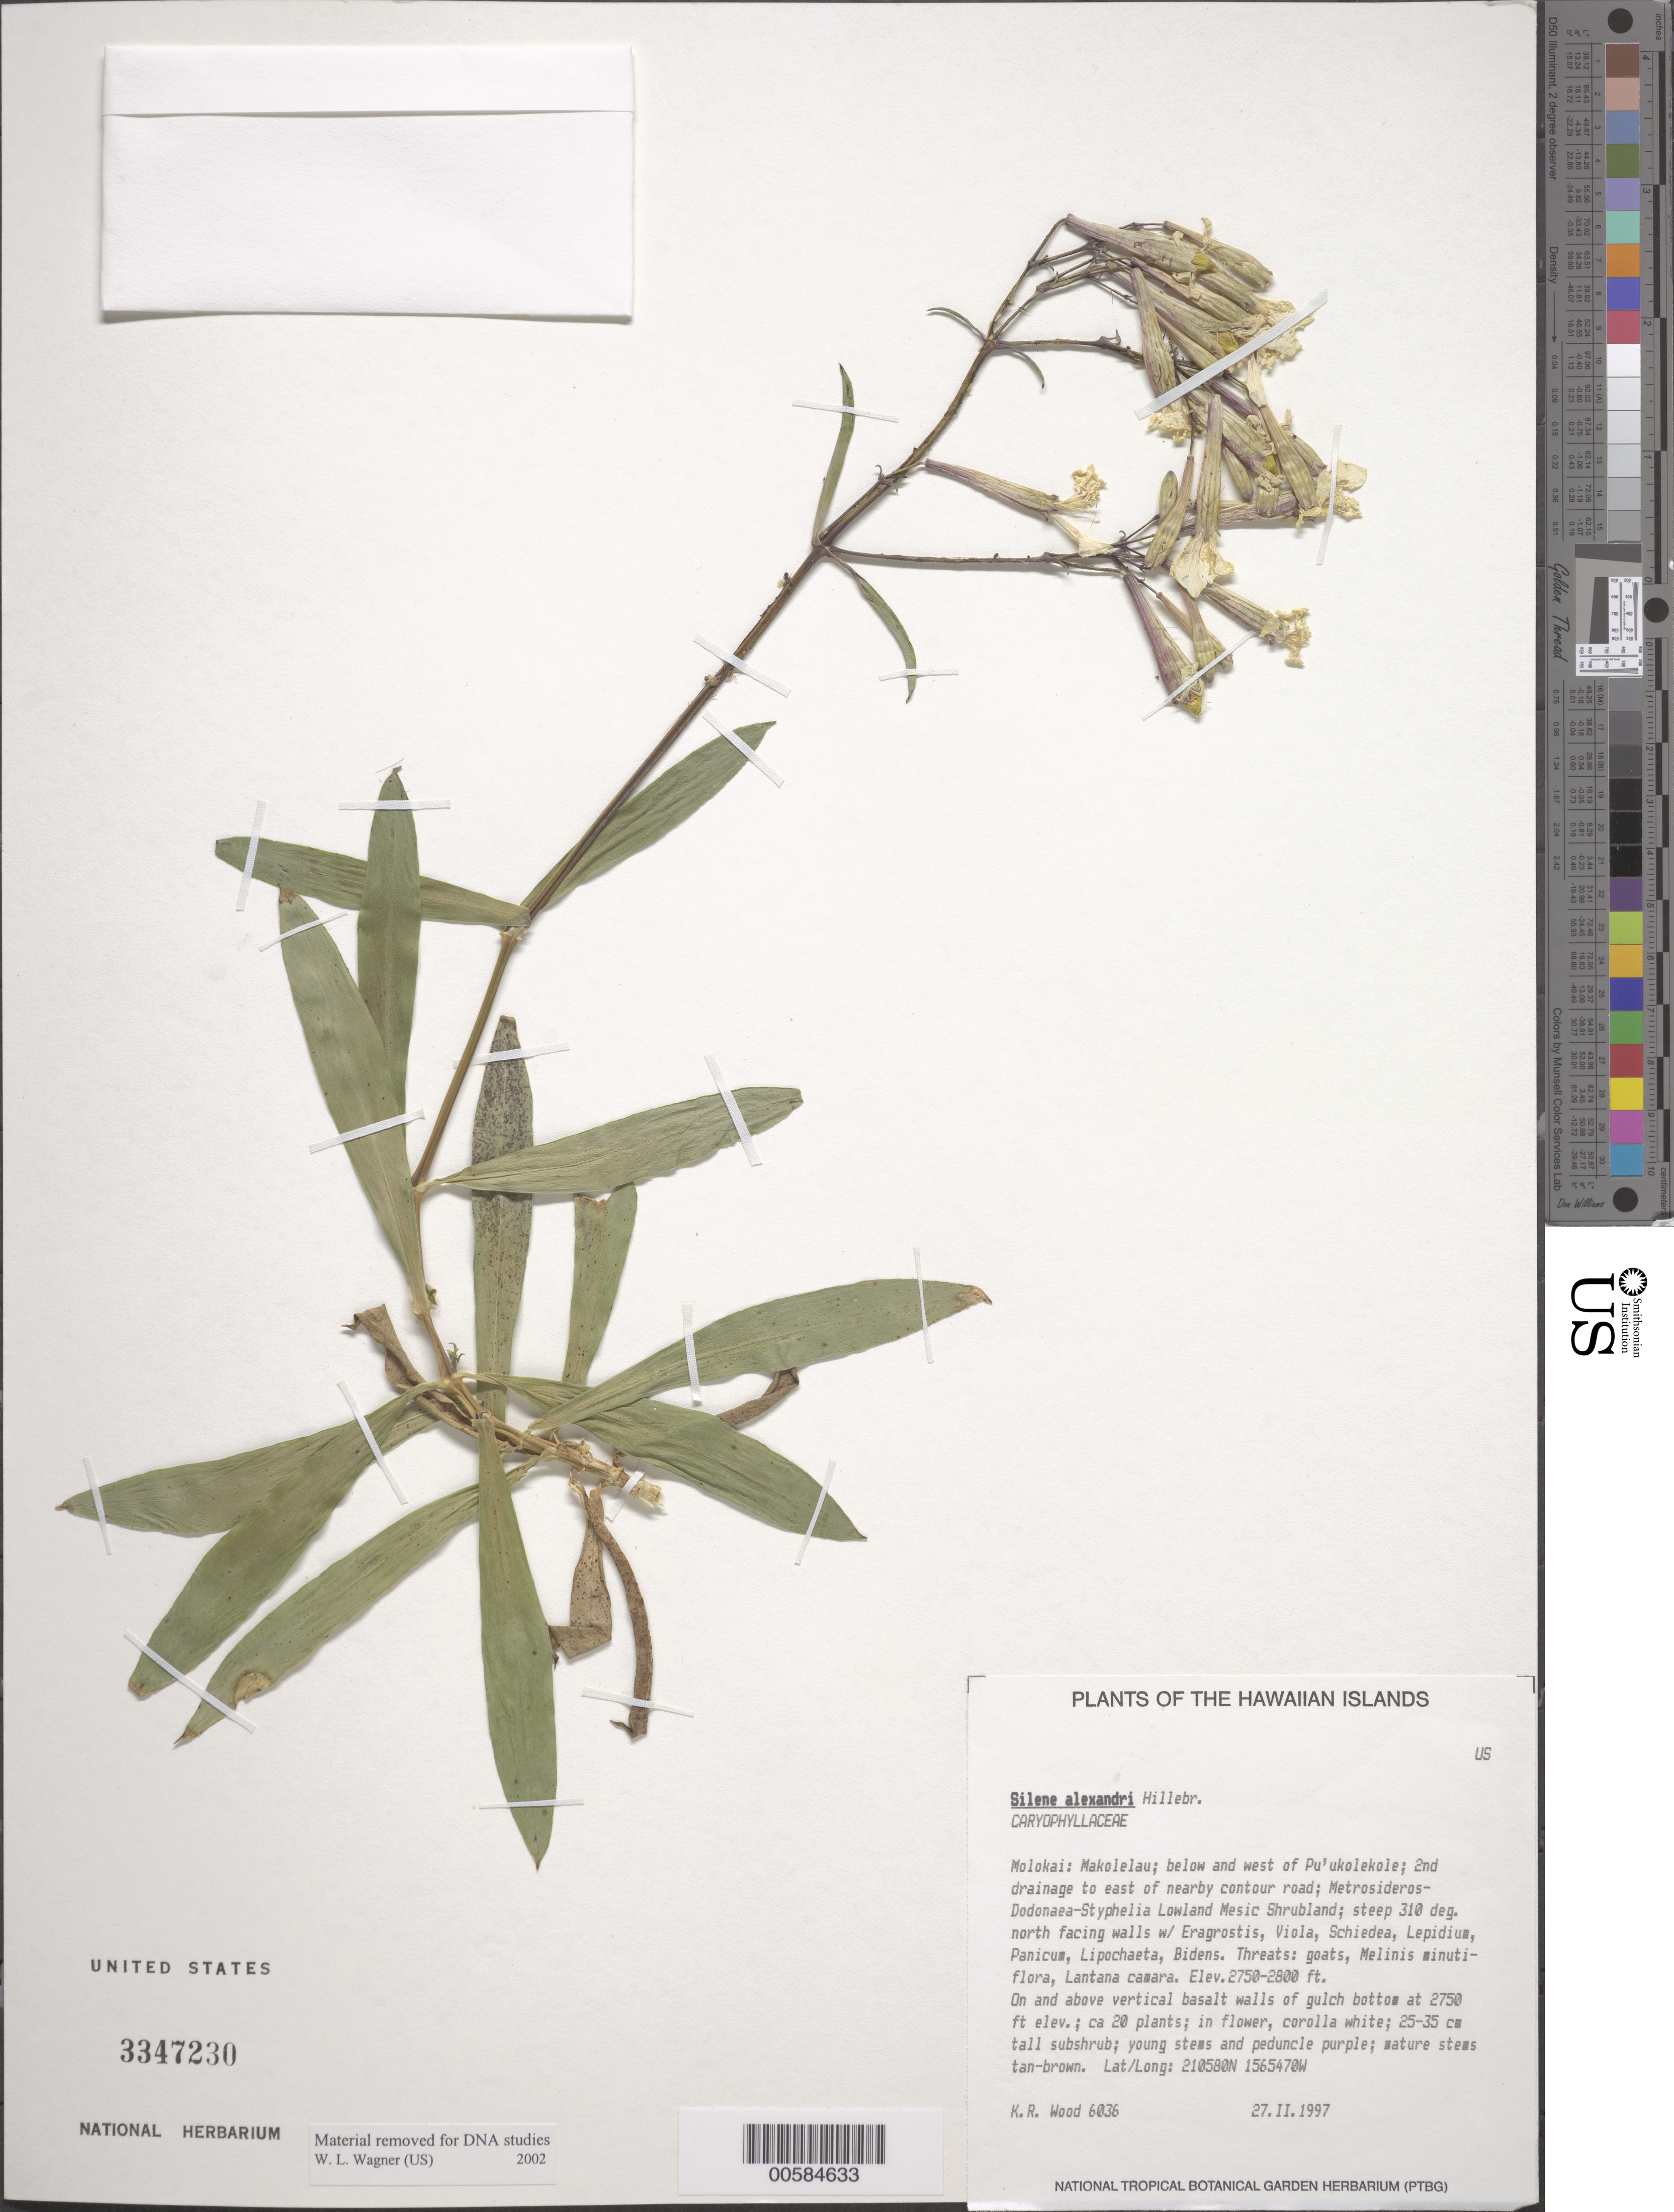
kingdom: Plantae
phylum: Tracheophyta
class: Magnoliopsida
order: Caryophyllales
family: Caryophyllaceae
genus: Silene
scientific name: Silene alexandri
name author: Hillebr.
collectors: K. R. Wood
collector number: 6036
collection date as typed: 27 Feb 1997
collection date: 1997-02-27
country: United States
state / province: Hawaii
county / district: Maui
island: Moloka'i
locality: Makolelau; below and W of Pu'ukolekole; 2nd drainage to E of nearby contour road. (lat/long recorded as: lat=21:5:80:N long=156:54:70:W)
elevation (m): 838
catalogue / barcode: US 3347230